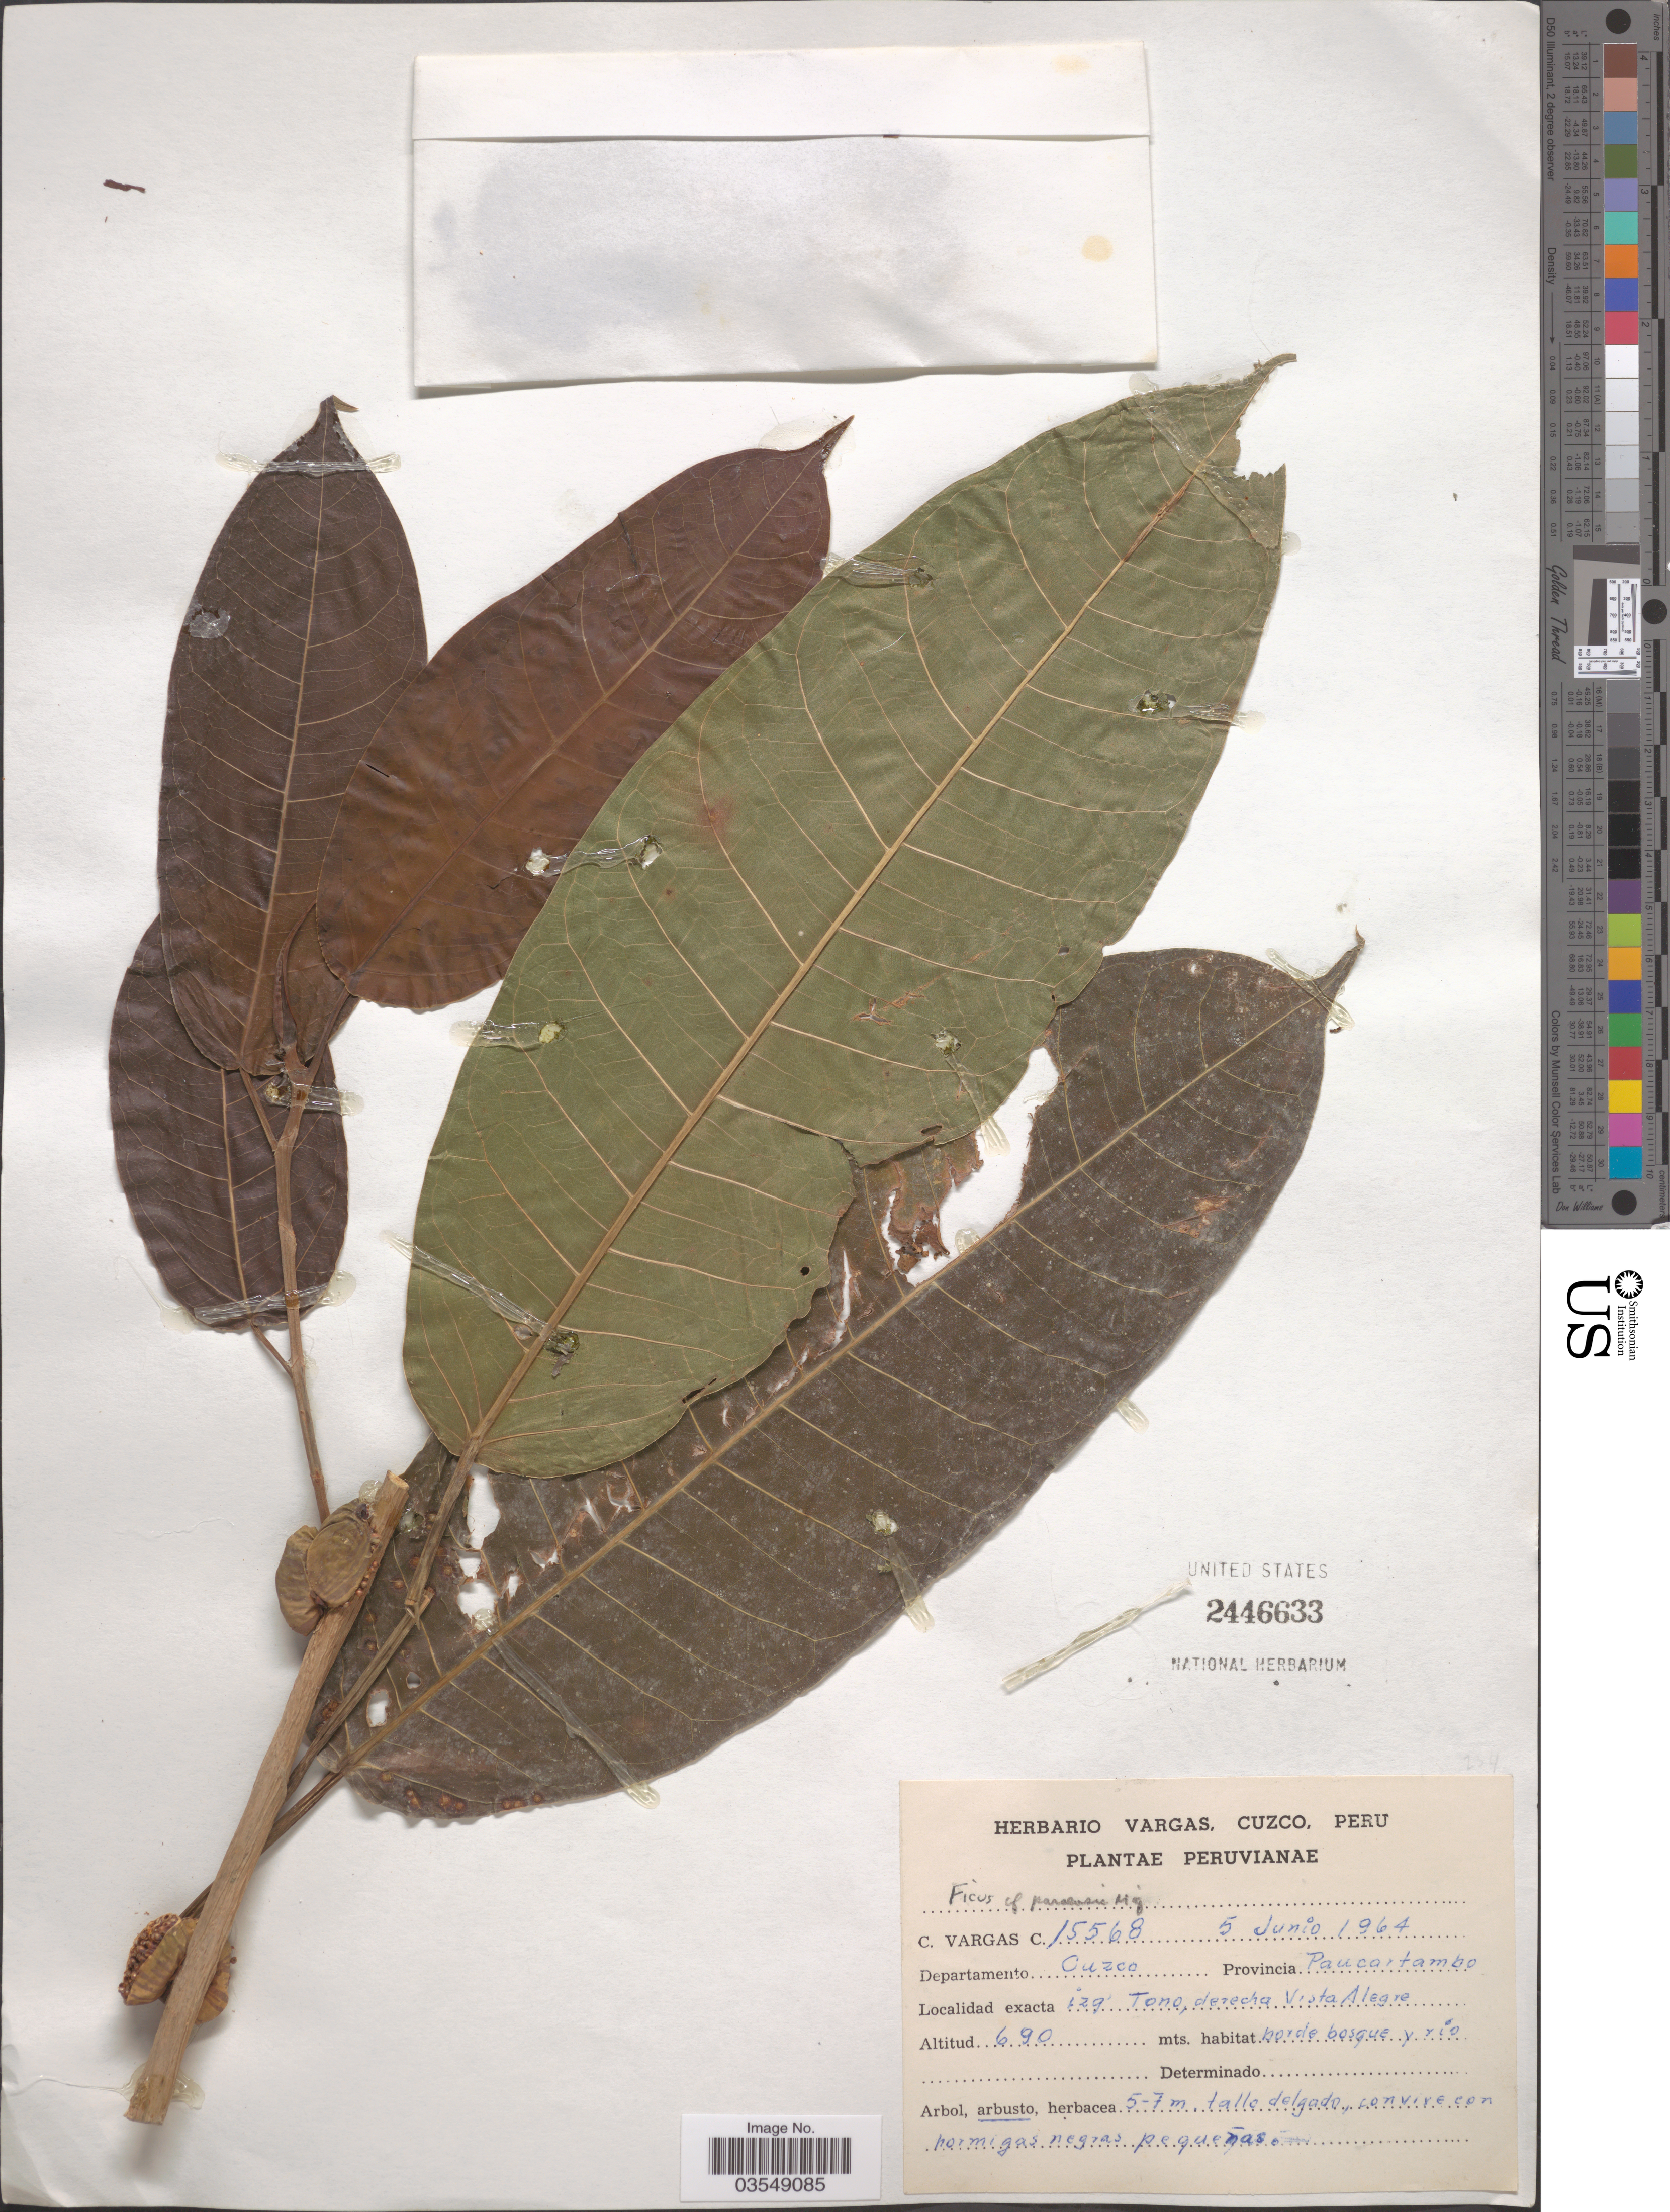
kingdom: Plantae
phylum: Tracheophyta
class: Magnoliopsida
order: Rosales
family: Moraceae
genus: Ficus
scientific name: Ficus paraensis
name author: (Miq.) Miq.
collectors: C. Vargas Calderón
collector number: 15568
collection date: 1964-06-05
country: Peru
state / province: Cusco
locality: Departamento Cuzco, Provincia Paucartambo, izq Tono, derecha Vista Alegre.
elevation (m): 690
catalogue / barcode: US 2446633